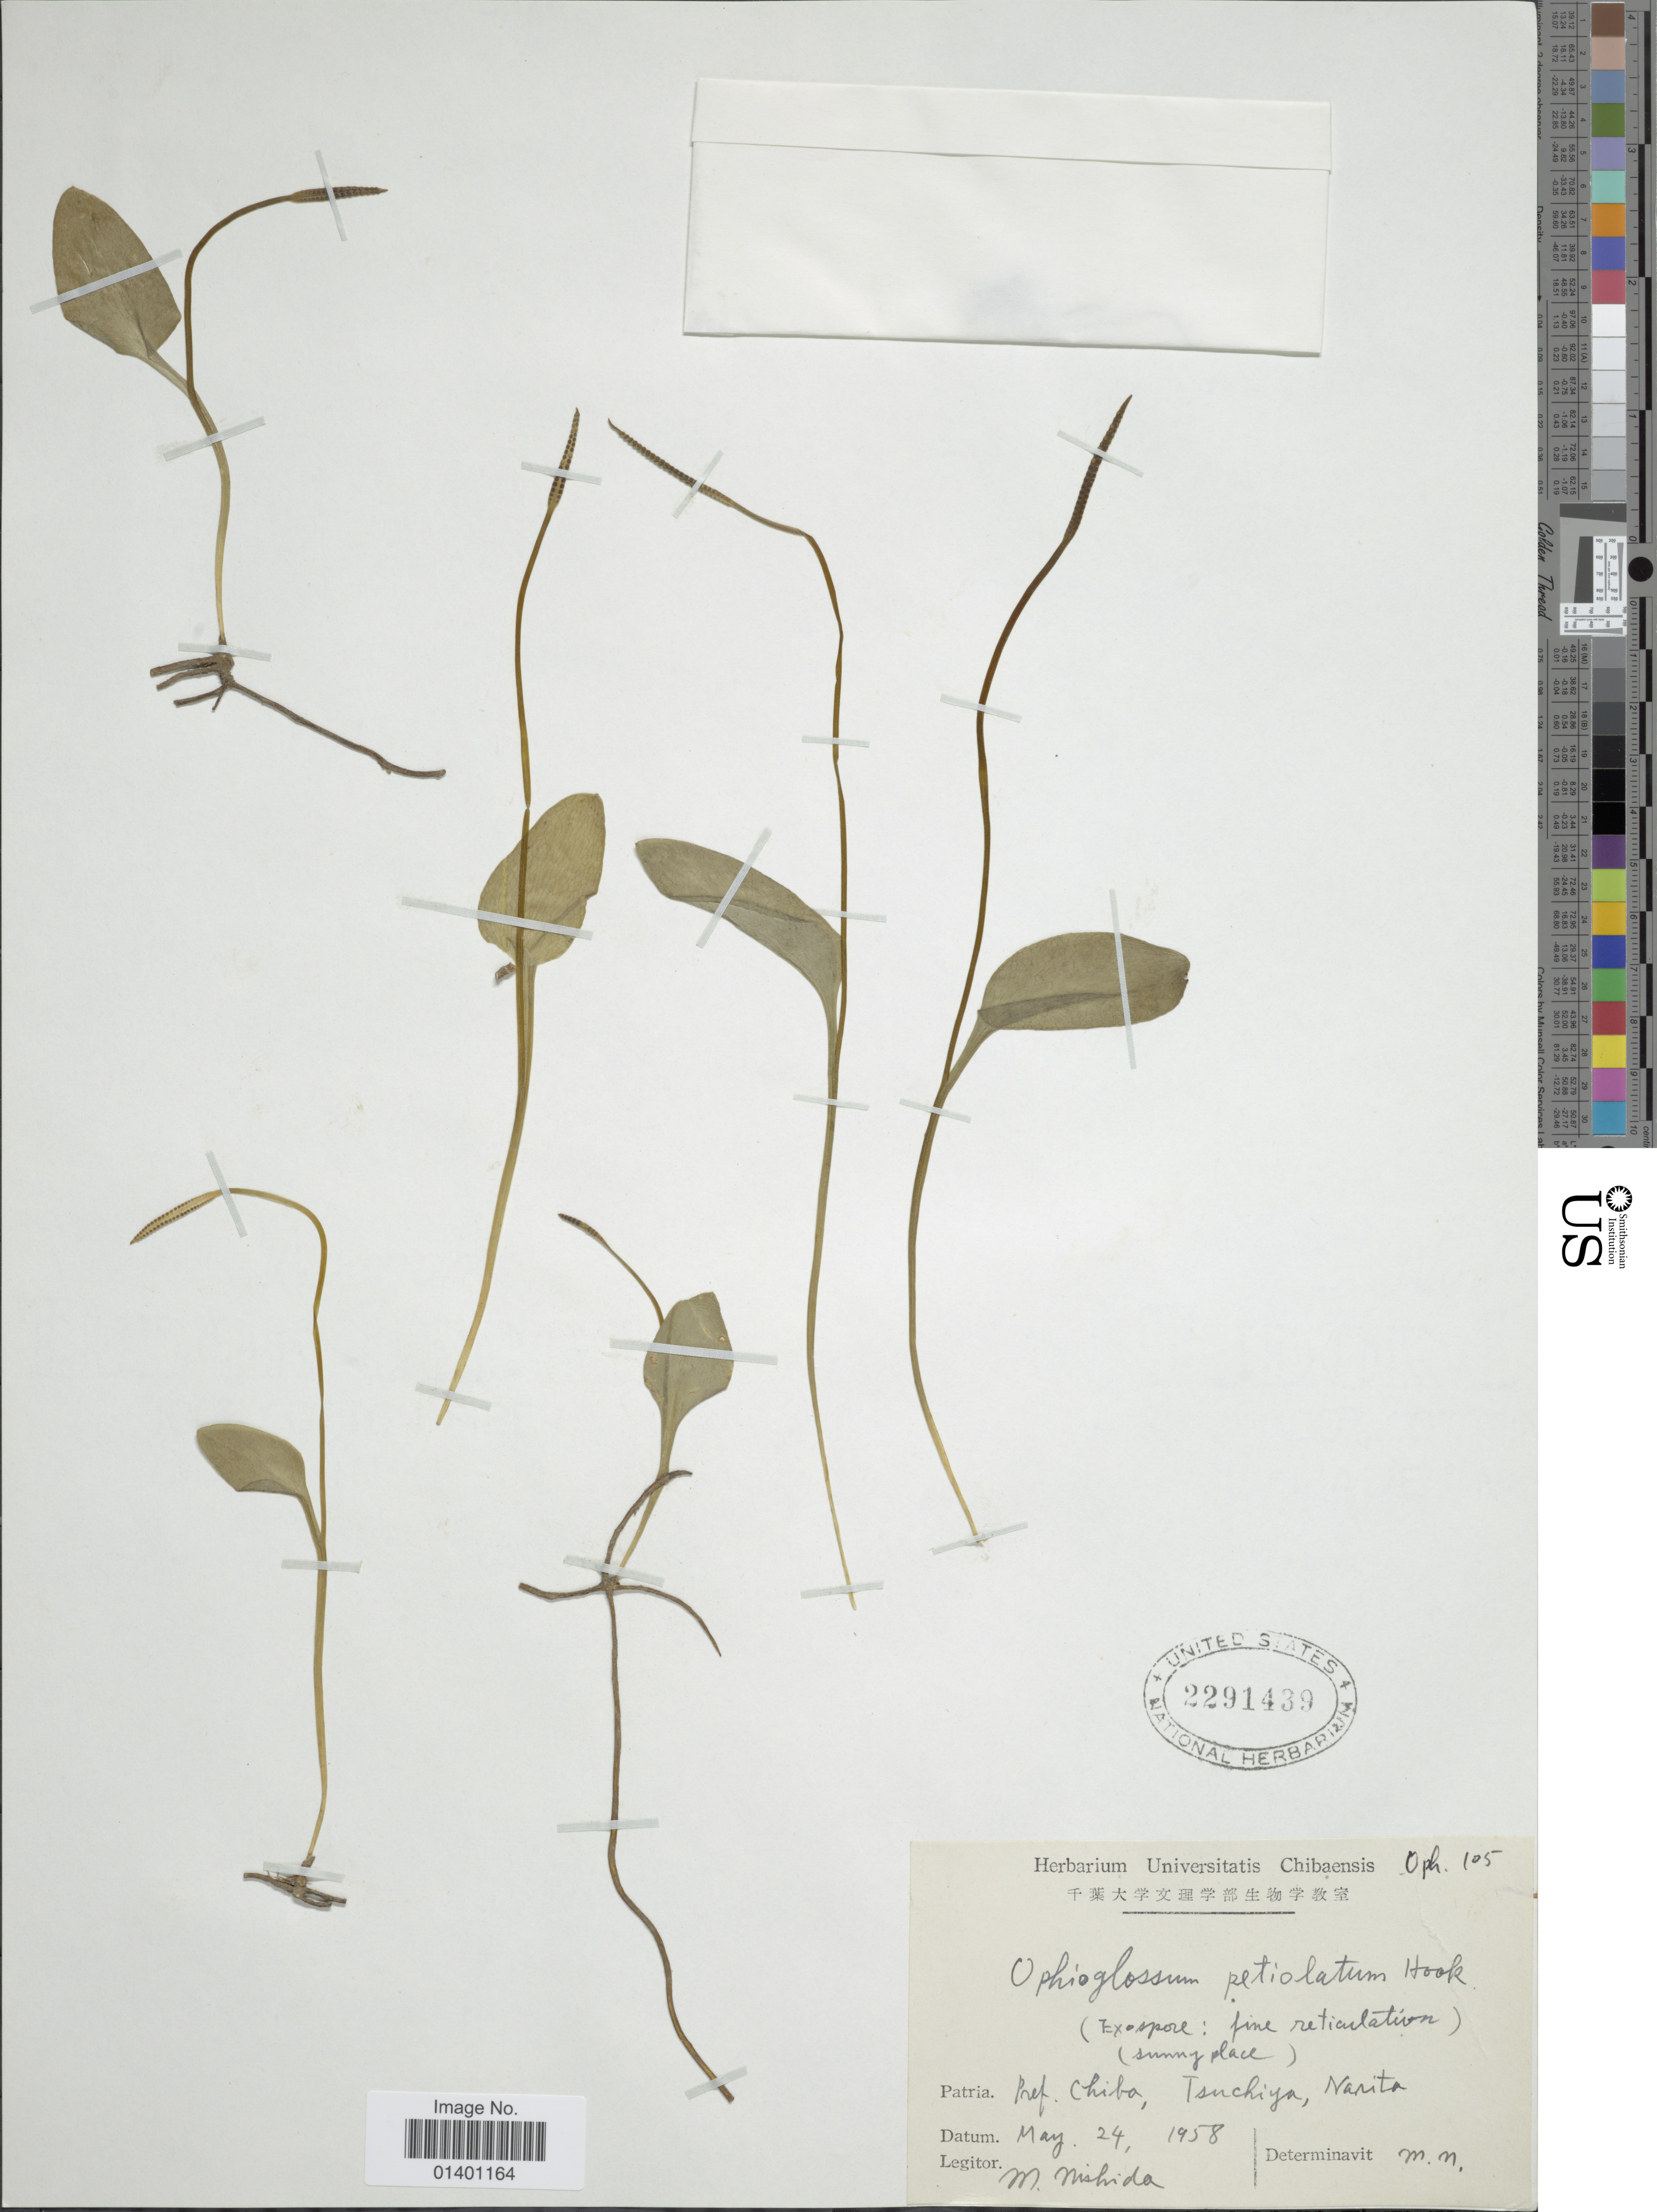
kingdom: Plantae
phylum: Tracheophyta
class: Polypodiopsida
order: Ophioglossales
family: Ophioglossaceae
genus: Ophioglossum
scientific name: Ophioglossum petiolatum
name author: Hook.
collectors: M. Nishida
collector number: oph. 105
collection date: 1958-05-24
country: Japan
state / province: Tiba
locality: Pref. Chiba, Tsuchiya, Narita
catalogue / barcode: US 2291439